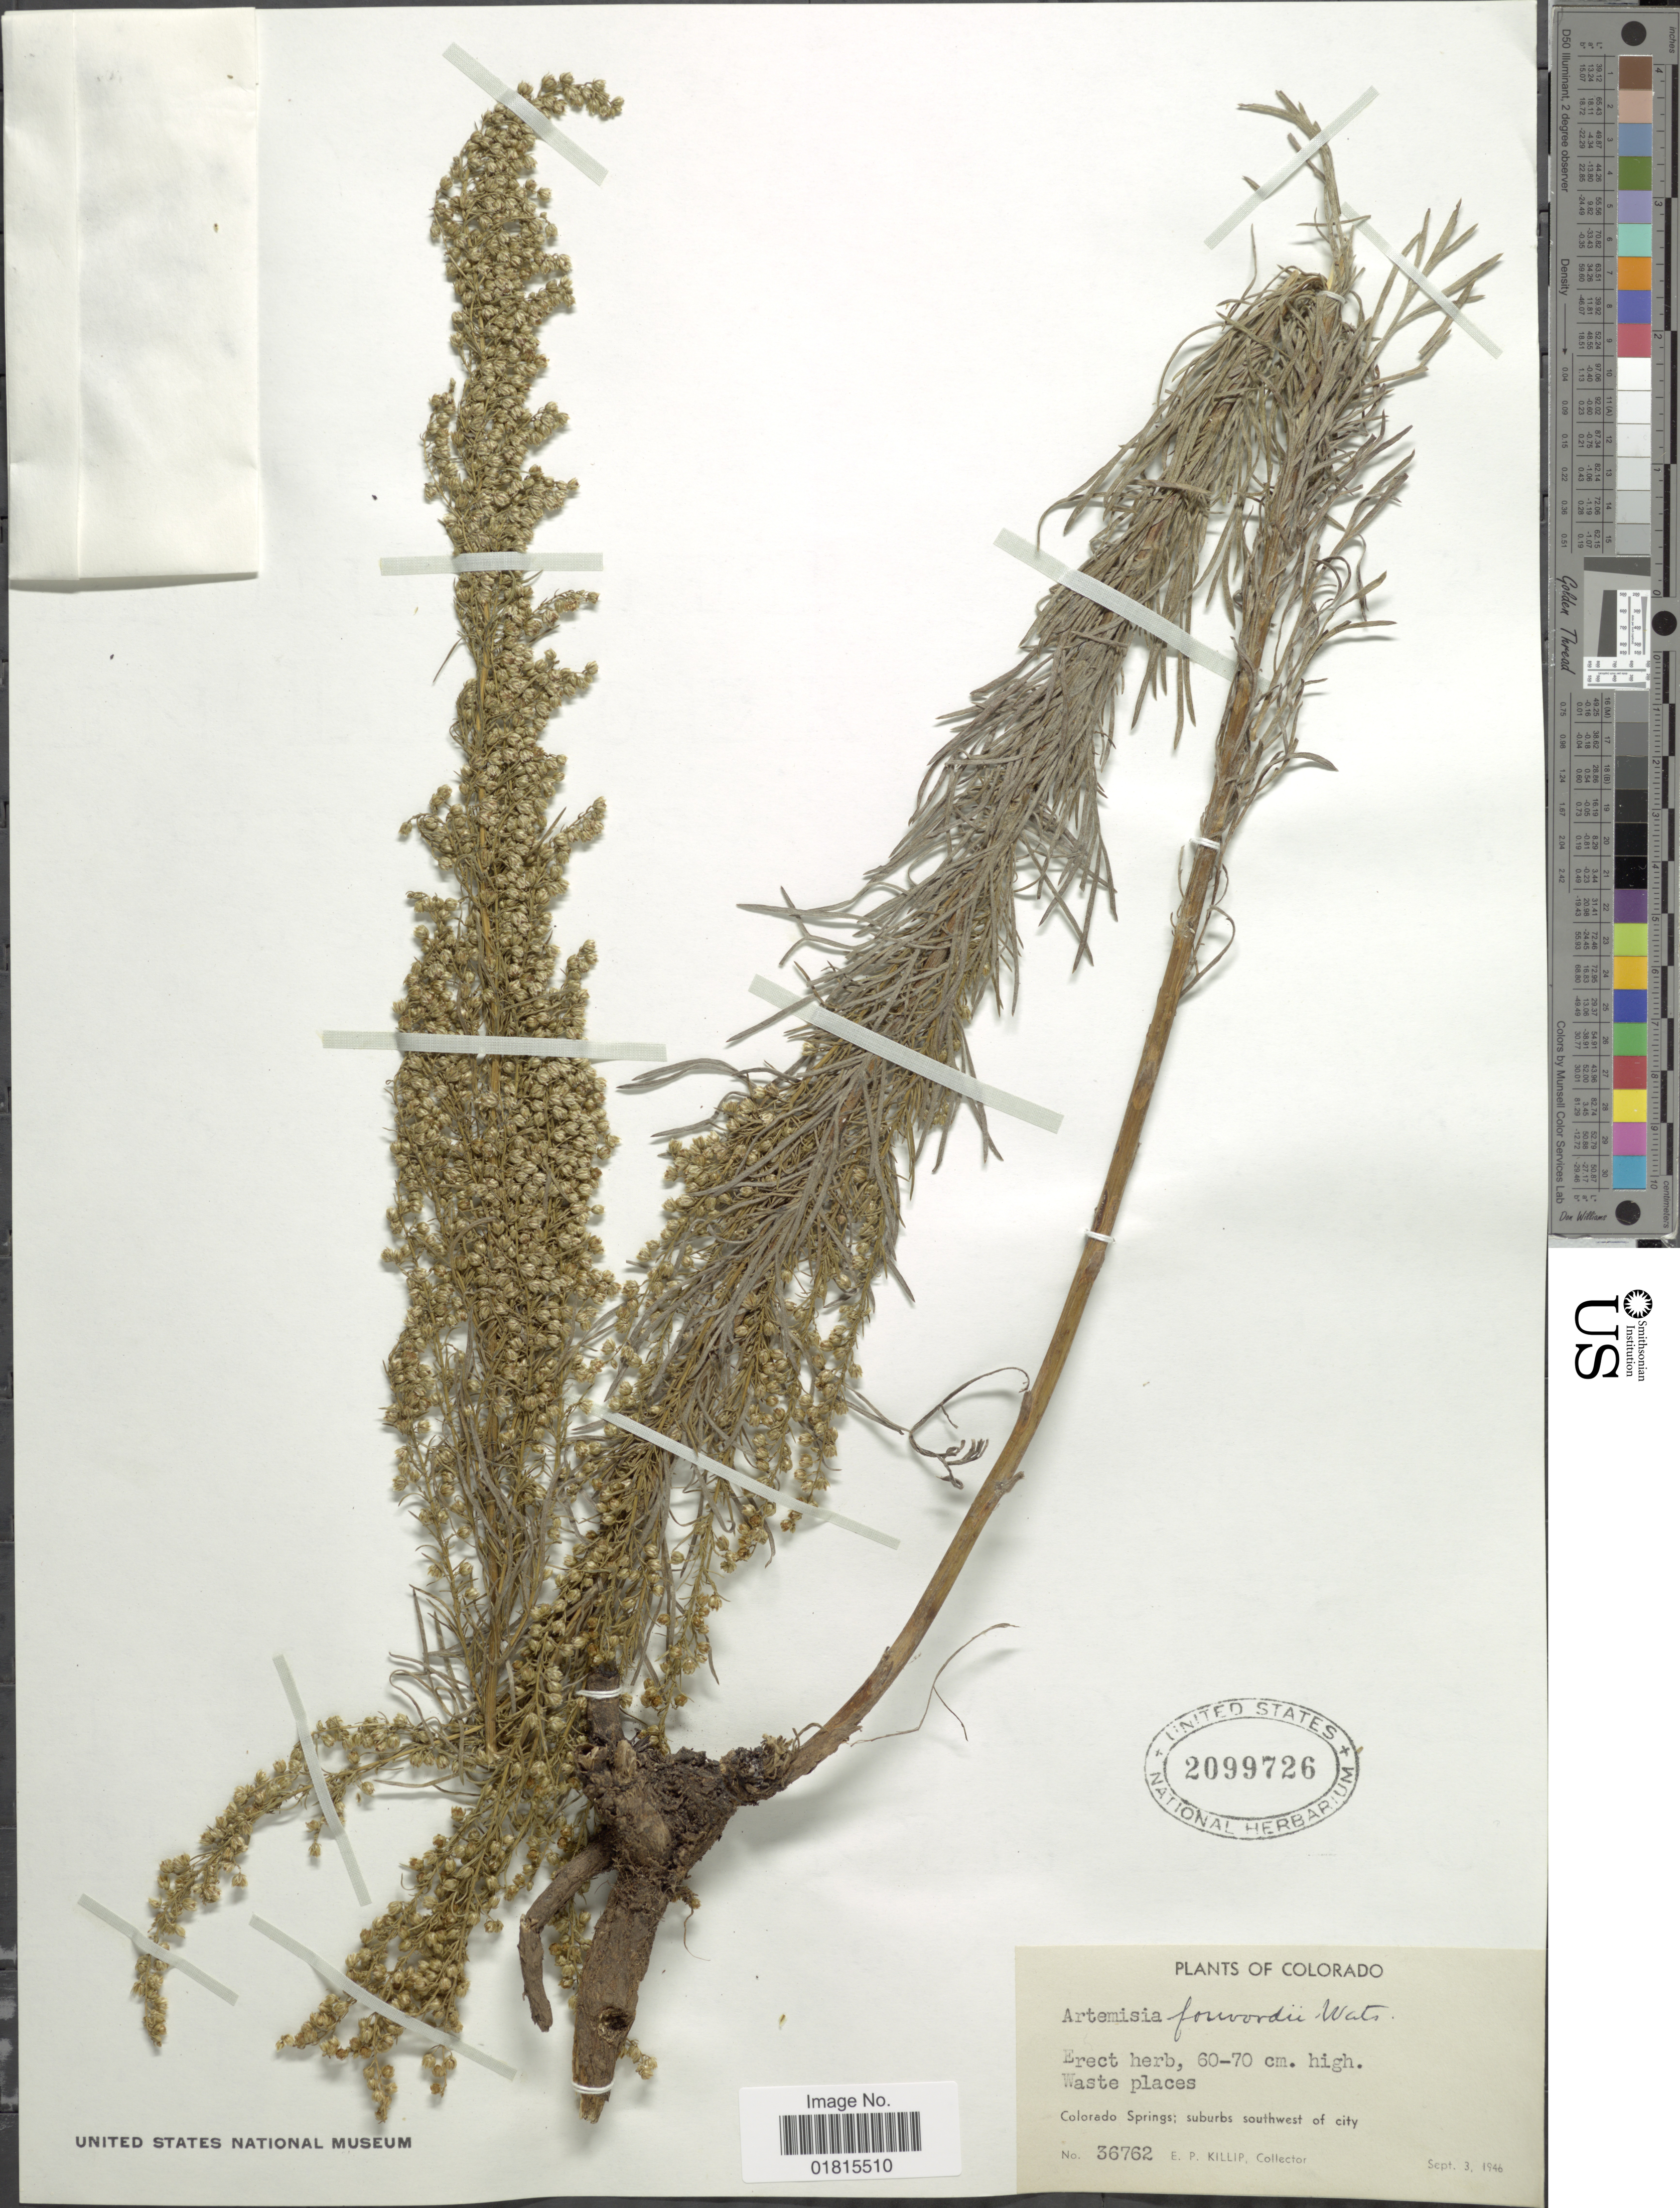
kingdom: Plantae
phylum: Tracheophyta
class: Magnoliopsida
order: Asterales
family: Asteraceae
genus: Artemisia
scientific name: Artemisia forwoodii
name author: S. Watson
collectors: E. P. Killip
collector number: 36762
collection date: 1946-09-03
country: United States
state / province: Colorado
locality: Colorado Springs: suburbs southwest of city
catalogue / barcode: US 2099726